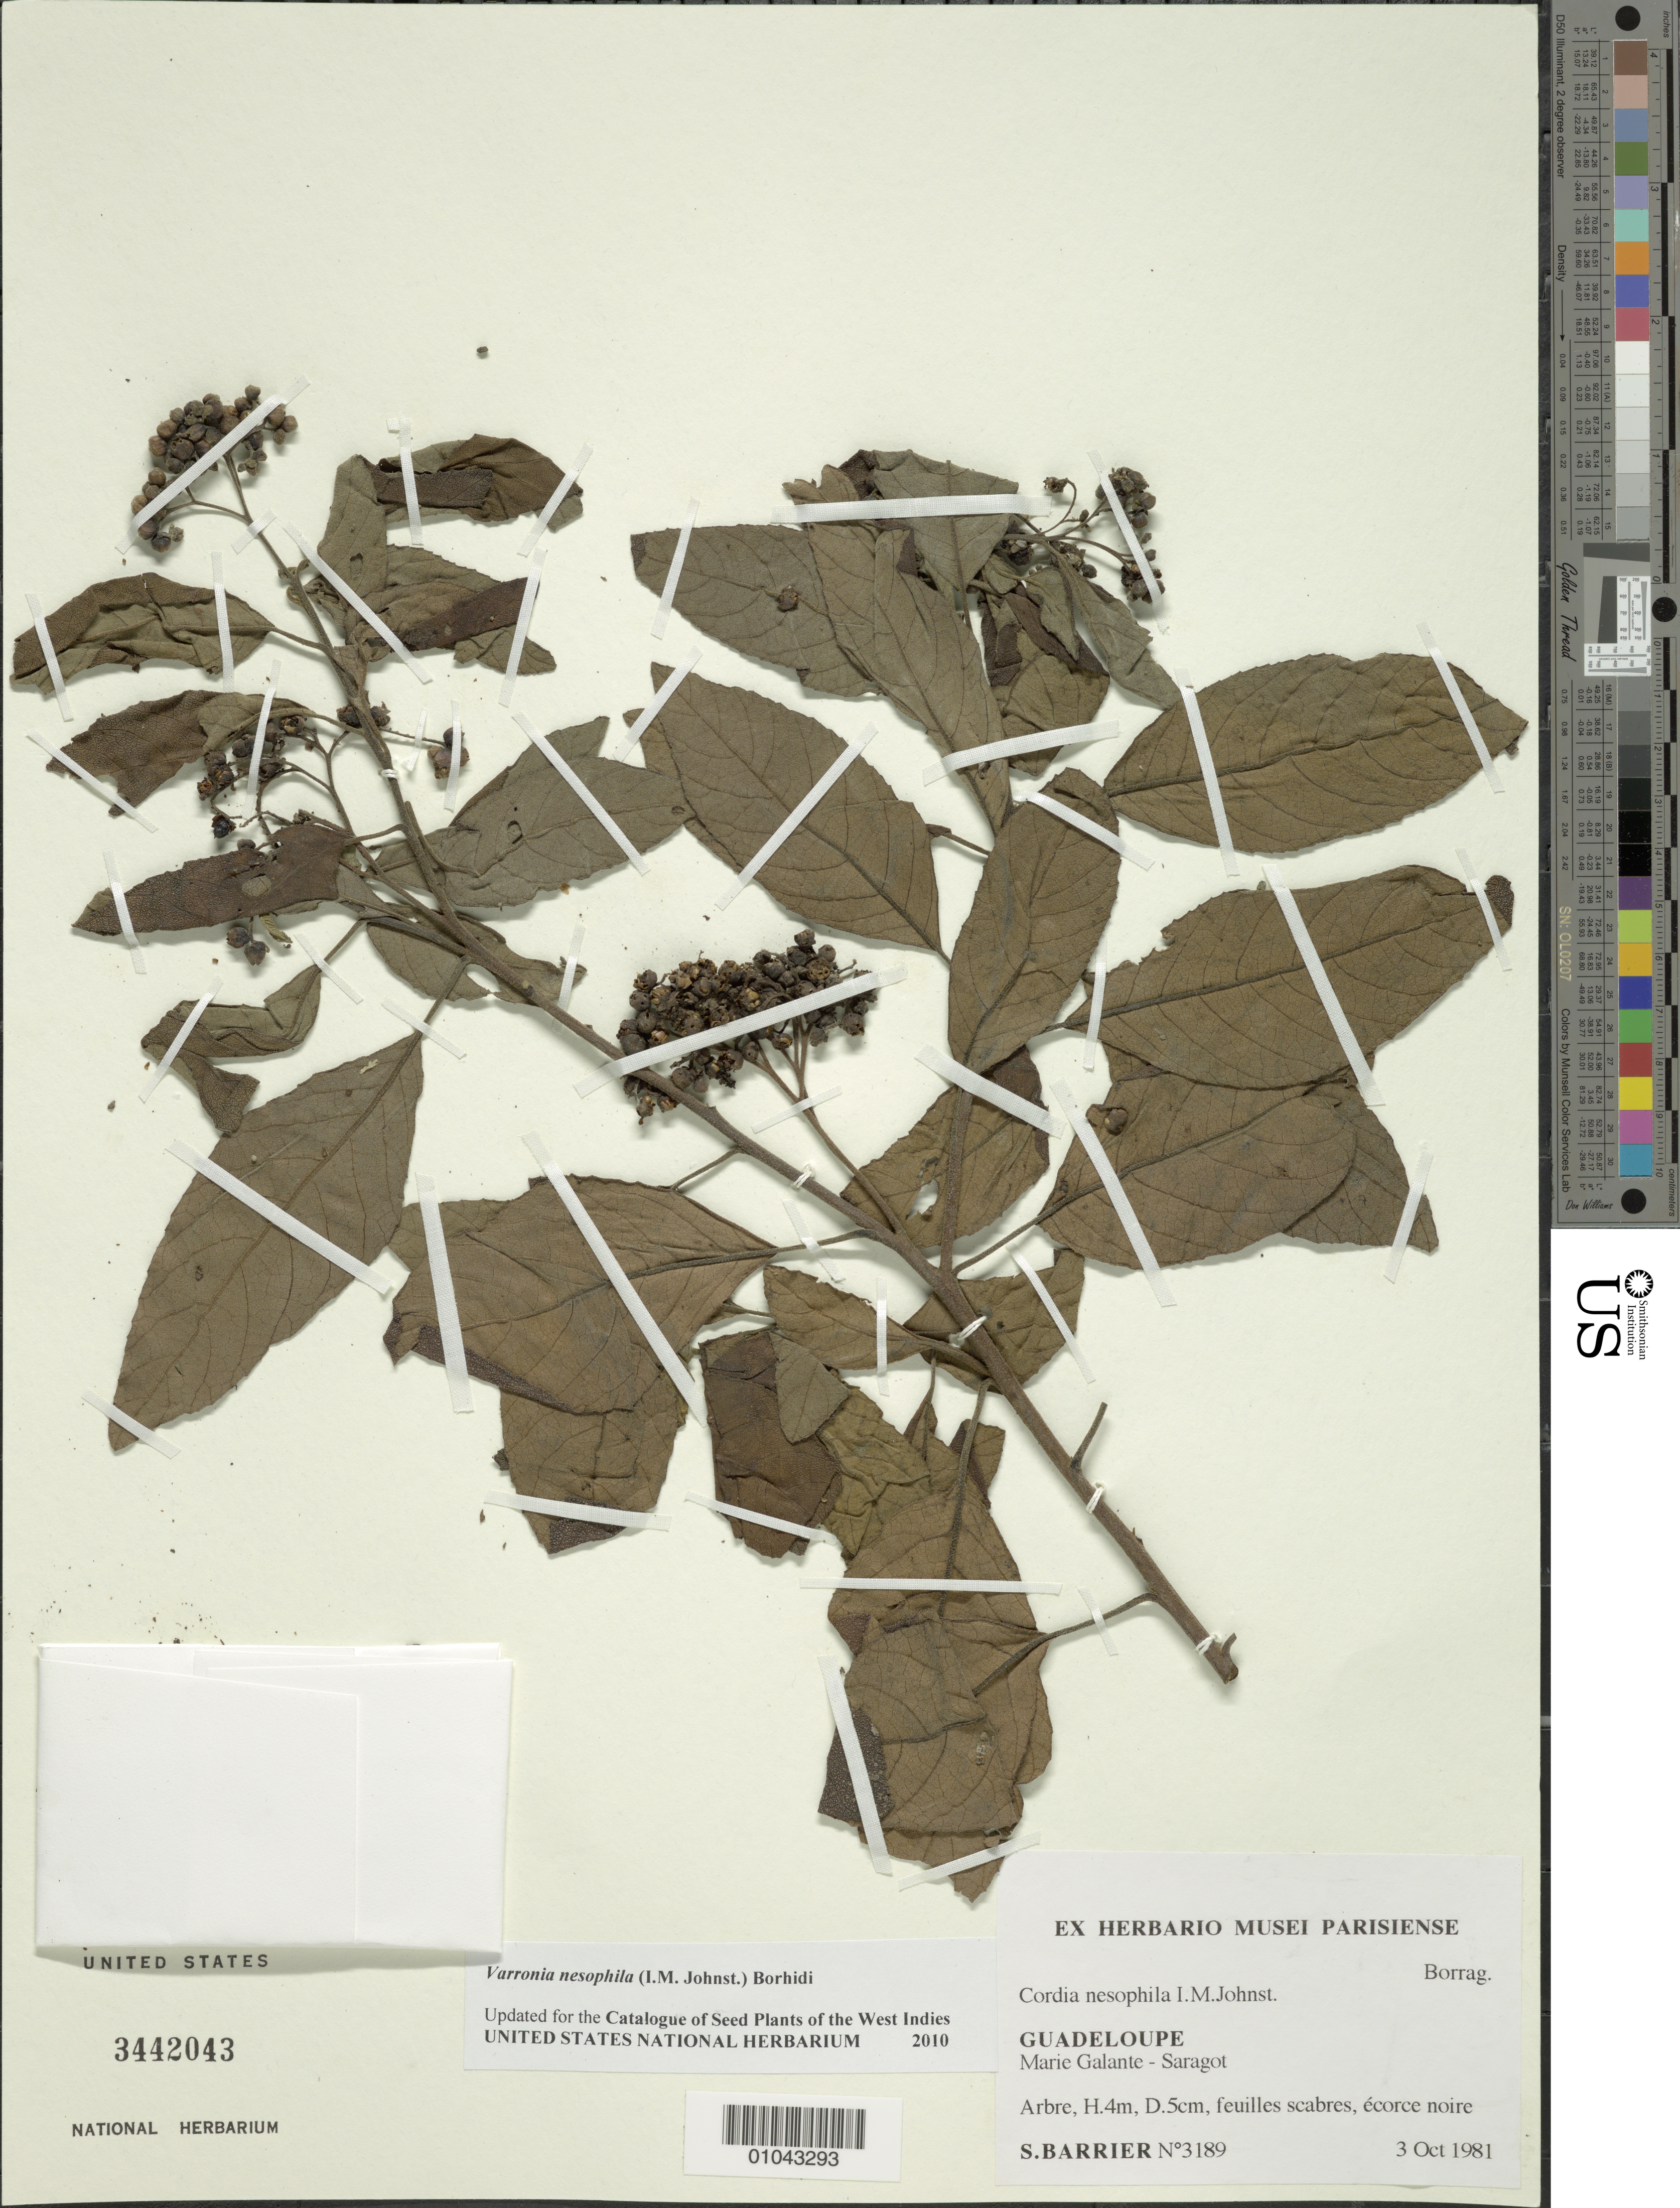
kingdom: Plantae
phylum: Tracheophyta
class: Magnoliopsida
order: Boraginales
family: Cordiaceae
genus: Varronia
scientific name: Varronia nesophila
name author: (I.M. Johnst.) Borhidi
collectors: S. Barrier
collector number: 3189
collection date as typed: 03 Oct 1981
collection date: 1981-10-03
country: Guadeloupe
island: Marie Galante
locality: Saragot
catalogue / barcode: US 3442043